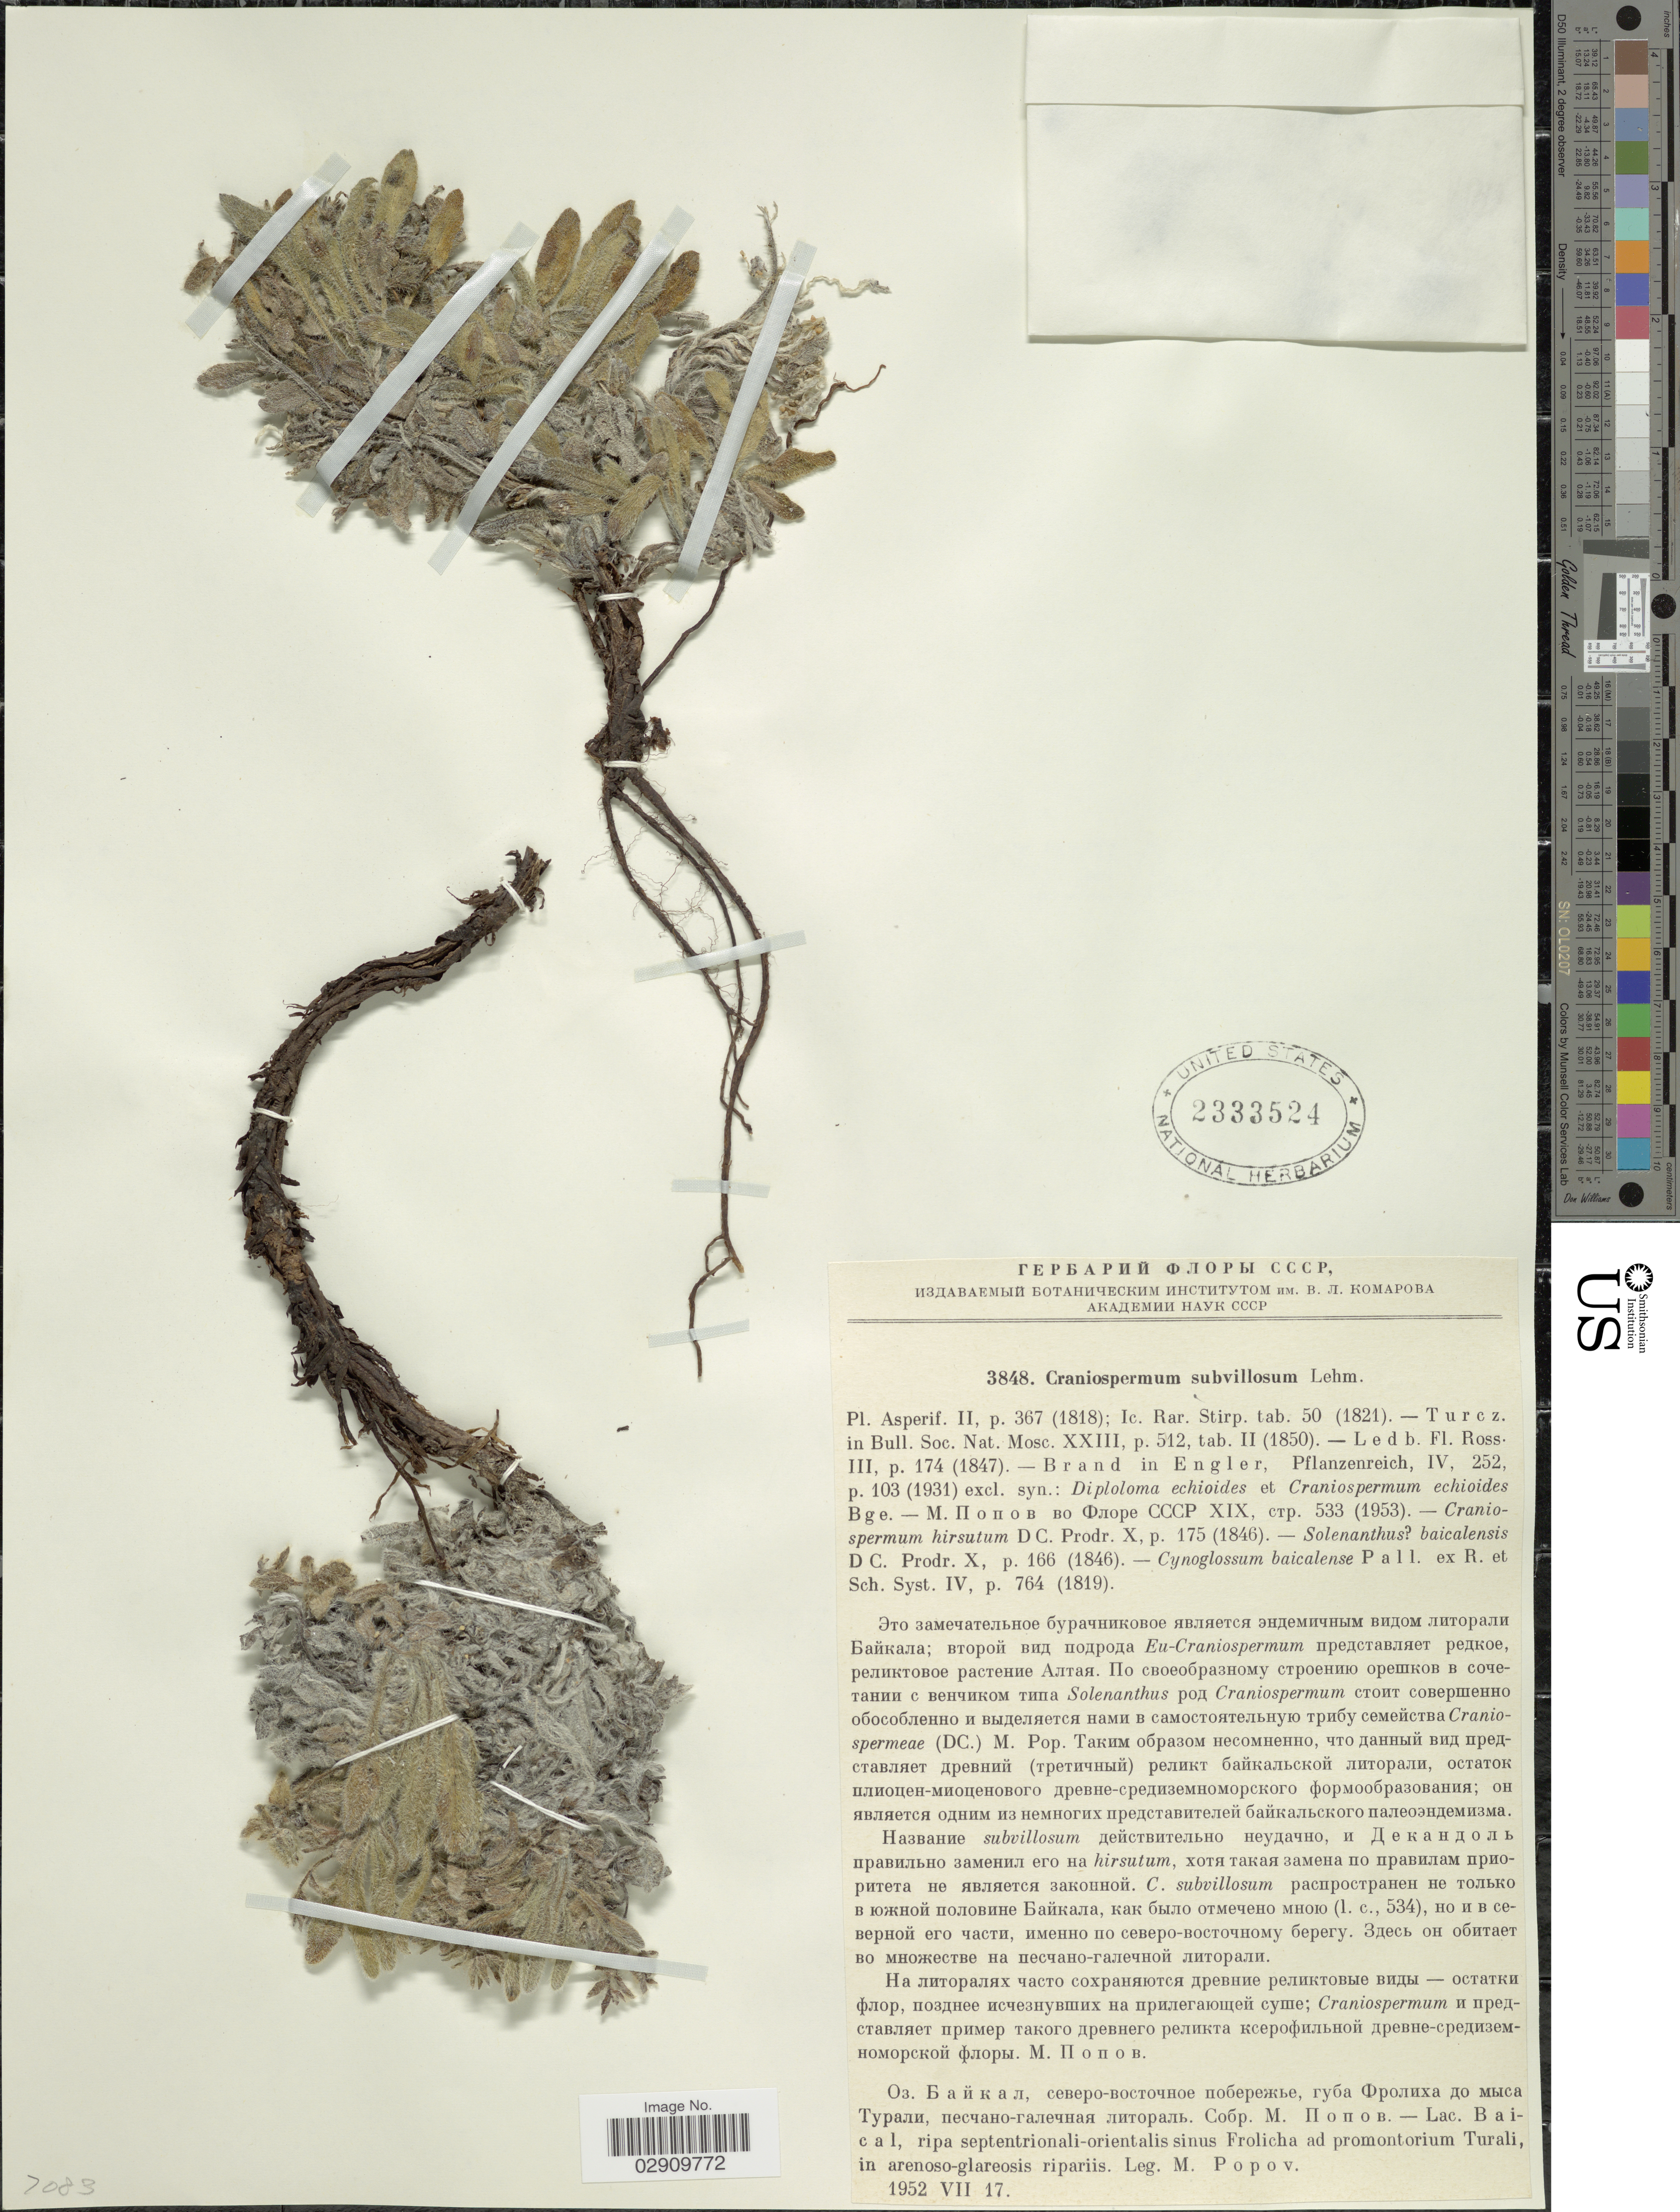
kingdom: Plantae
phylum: Tracheophyta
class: Magnoliopsida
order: Boraginales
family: Boraginaceae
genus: Craniospermum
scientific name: Craniospermum subvillosum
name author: Lehm.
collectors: M. Popov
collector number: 3848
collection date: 1952-07-17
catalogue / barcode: US 2333524